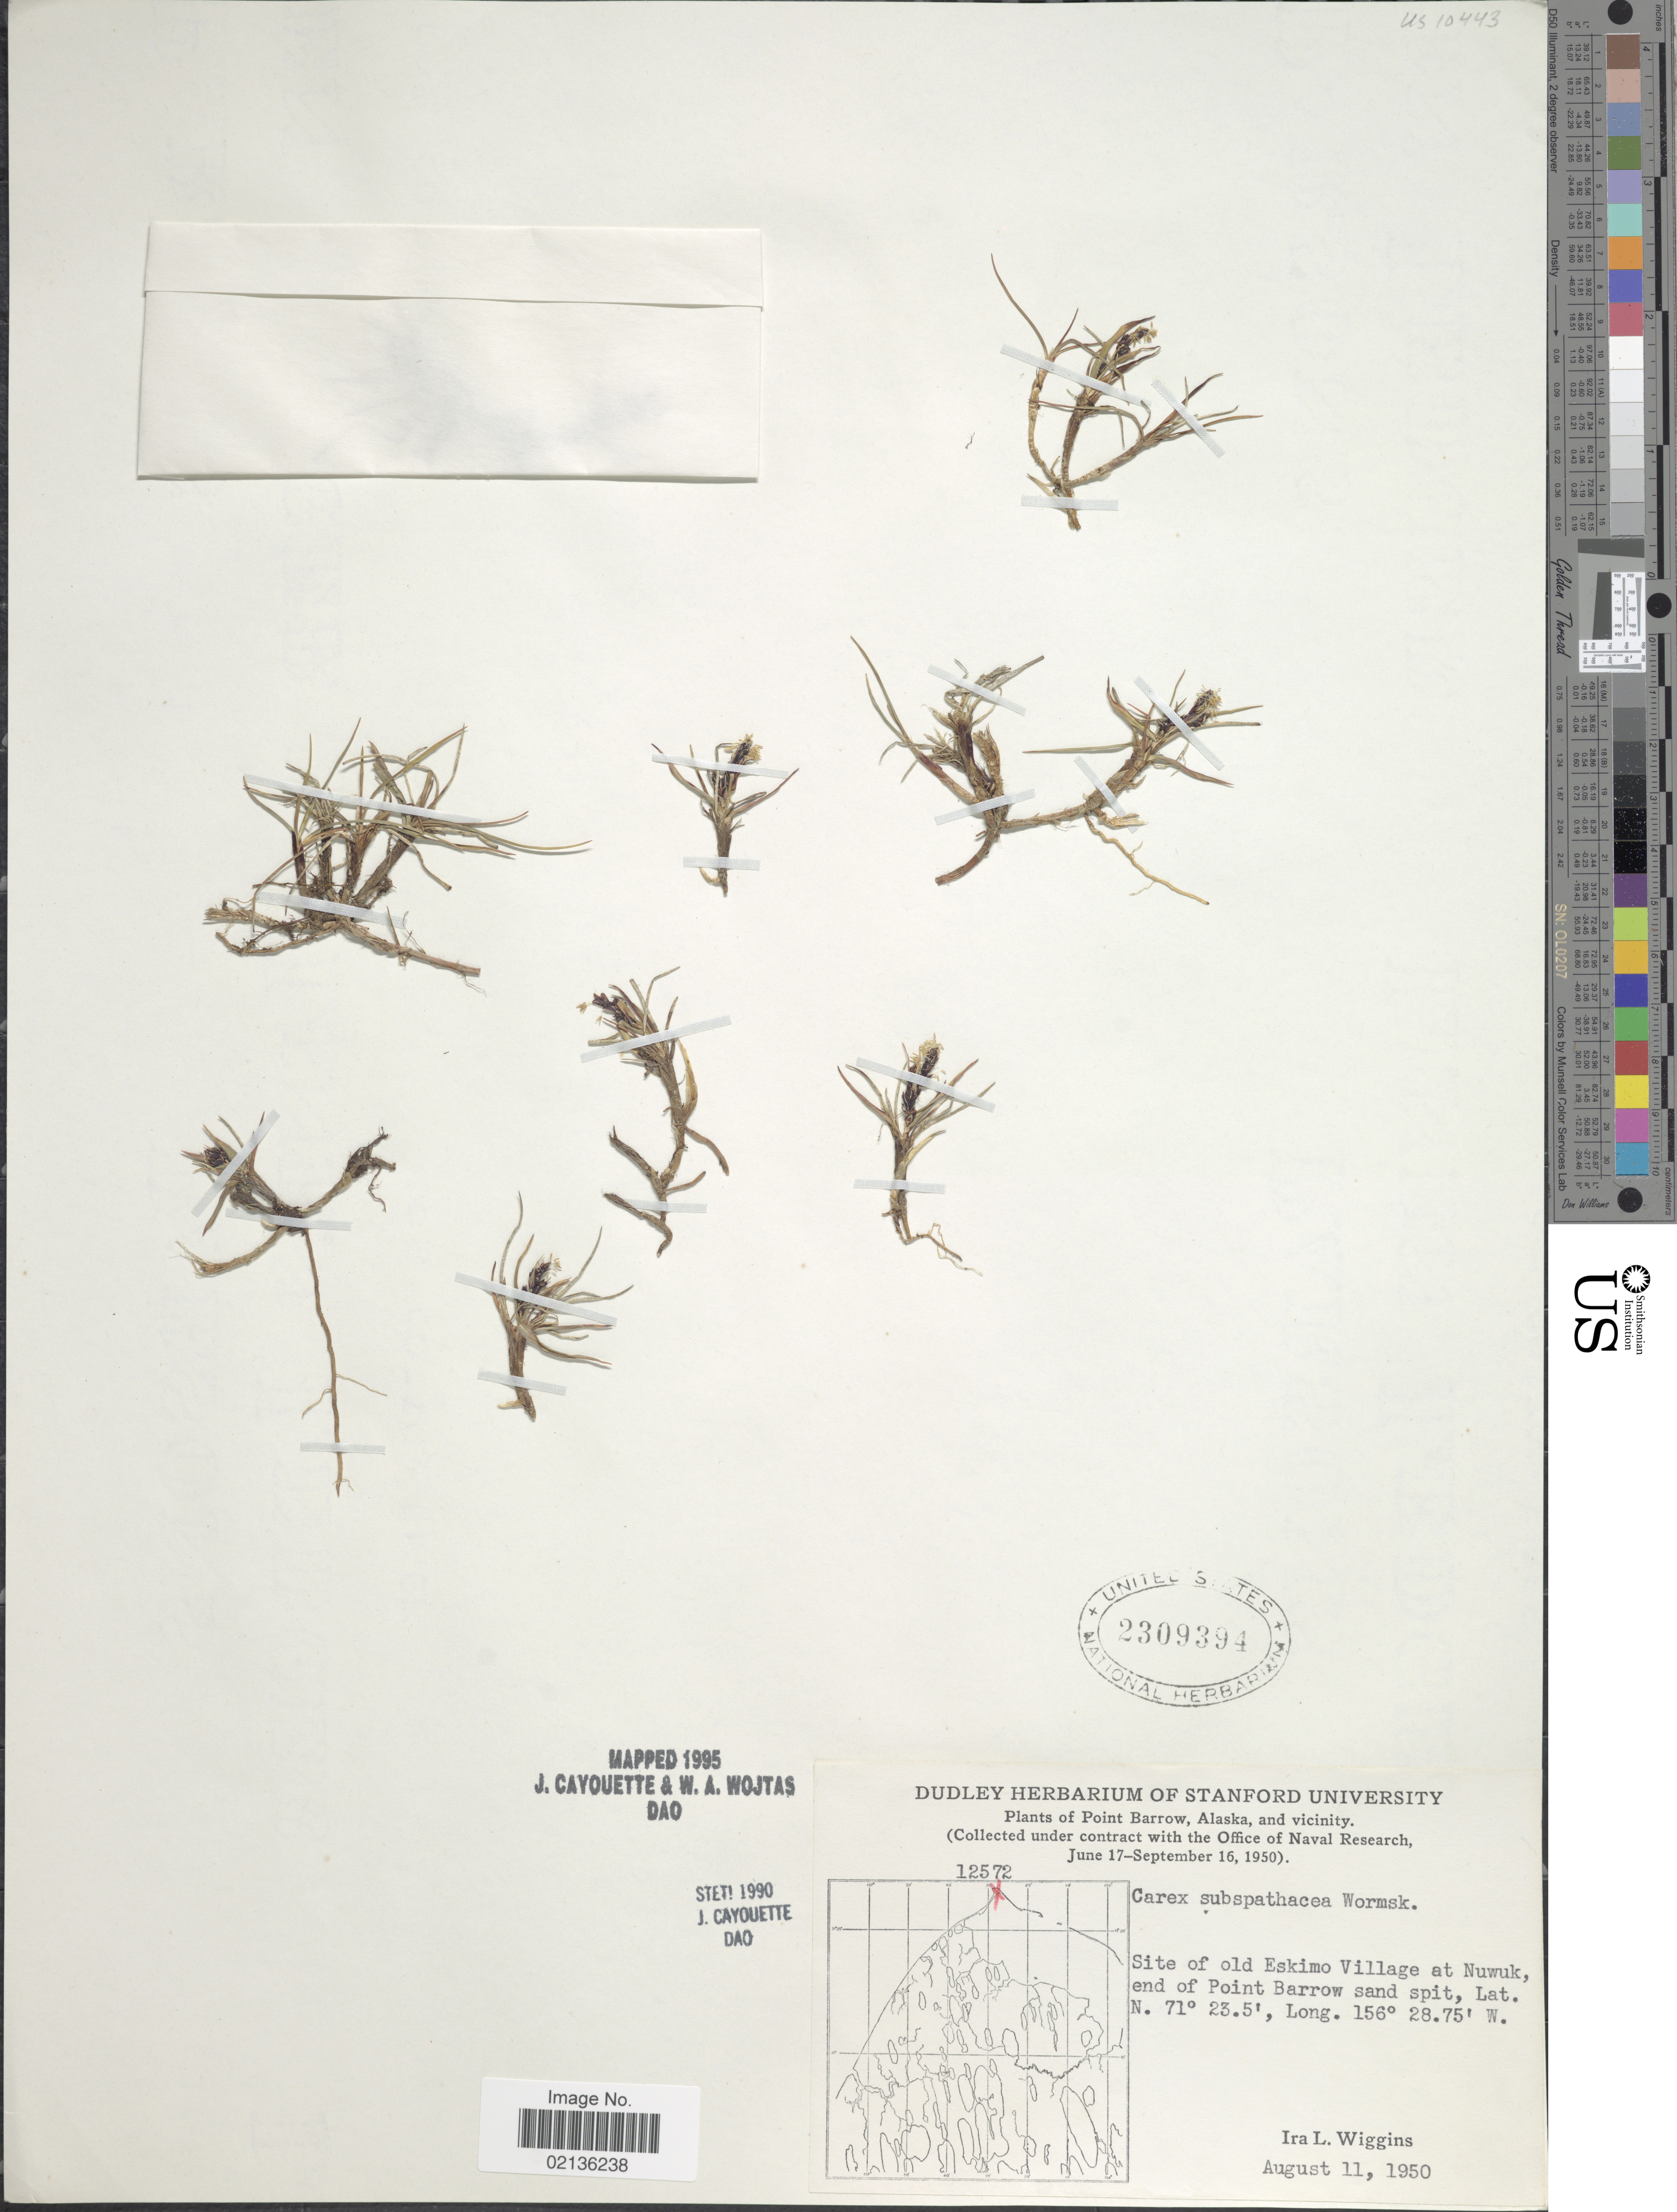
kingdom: Plantae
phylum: Tracheophyta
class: Liliopsida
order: Poales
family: Cyperaceae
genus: Carex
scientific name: Carex subspathacea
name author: Wormsk. ex Hornem.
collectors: I. L. Wiggins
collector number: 12572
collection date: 1950-08-11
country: United States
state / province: Alaska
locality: Point Barrow and Vicinity. Site of old Eskimo Village at Nuwuk, end of Point Barrow sand spit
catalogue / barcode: US 2309394